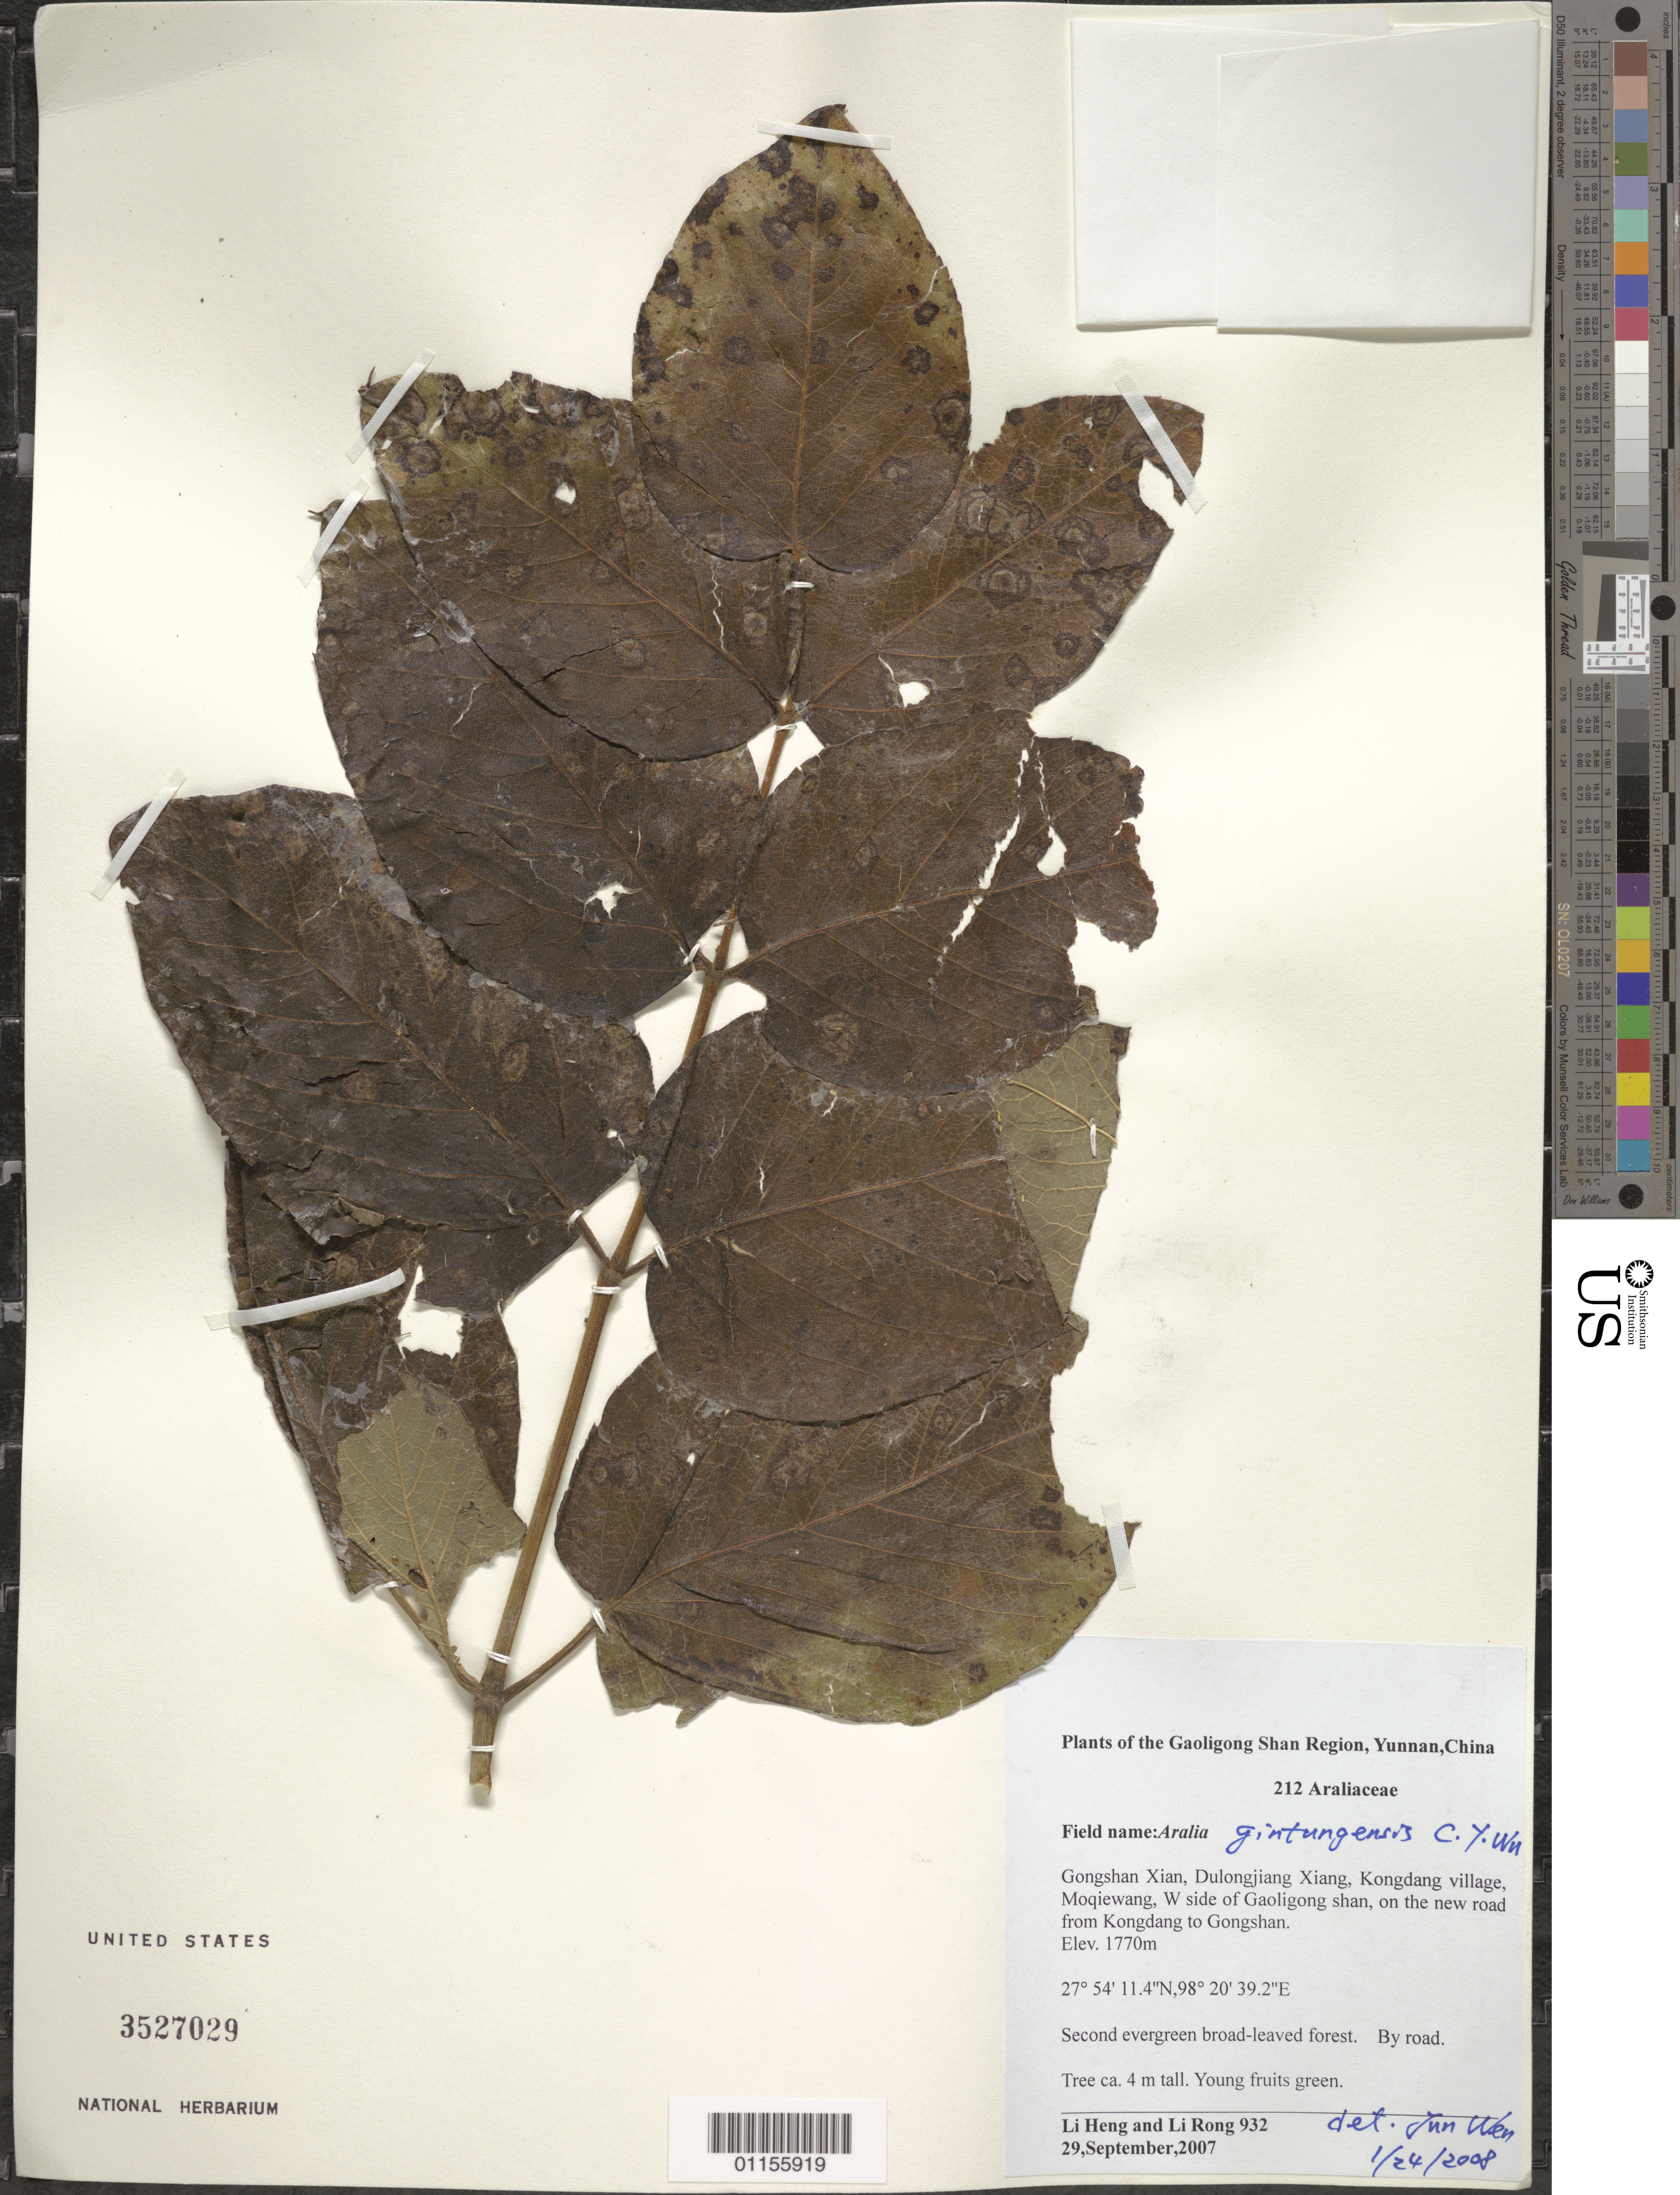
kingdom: Plantae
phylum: Tracheophyta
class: Magnoliopsida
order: Apiales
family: Araliaceae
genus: Aralia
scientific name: Aralia gintungensis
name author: C.Y. Wu ex K.M. Feng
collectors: L. Heng & R. Li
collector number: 932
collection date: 2007-09-29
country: China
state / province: Yunnan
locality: Gongshan Xian, Dulongjiang Xiang, Kongdang village, Moqiewang, W side of Gaoligong shan, on the new road from Kongdang to Gongshan.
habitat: Second evergreen broad-leaved forest. By road. Tree.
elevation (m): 1770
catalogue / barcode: US 3527029